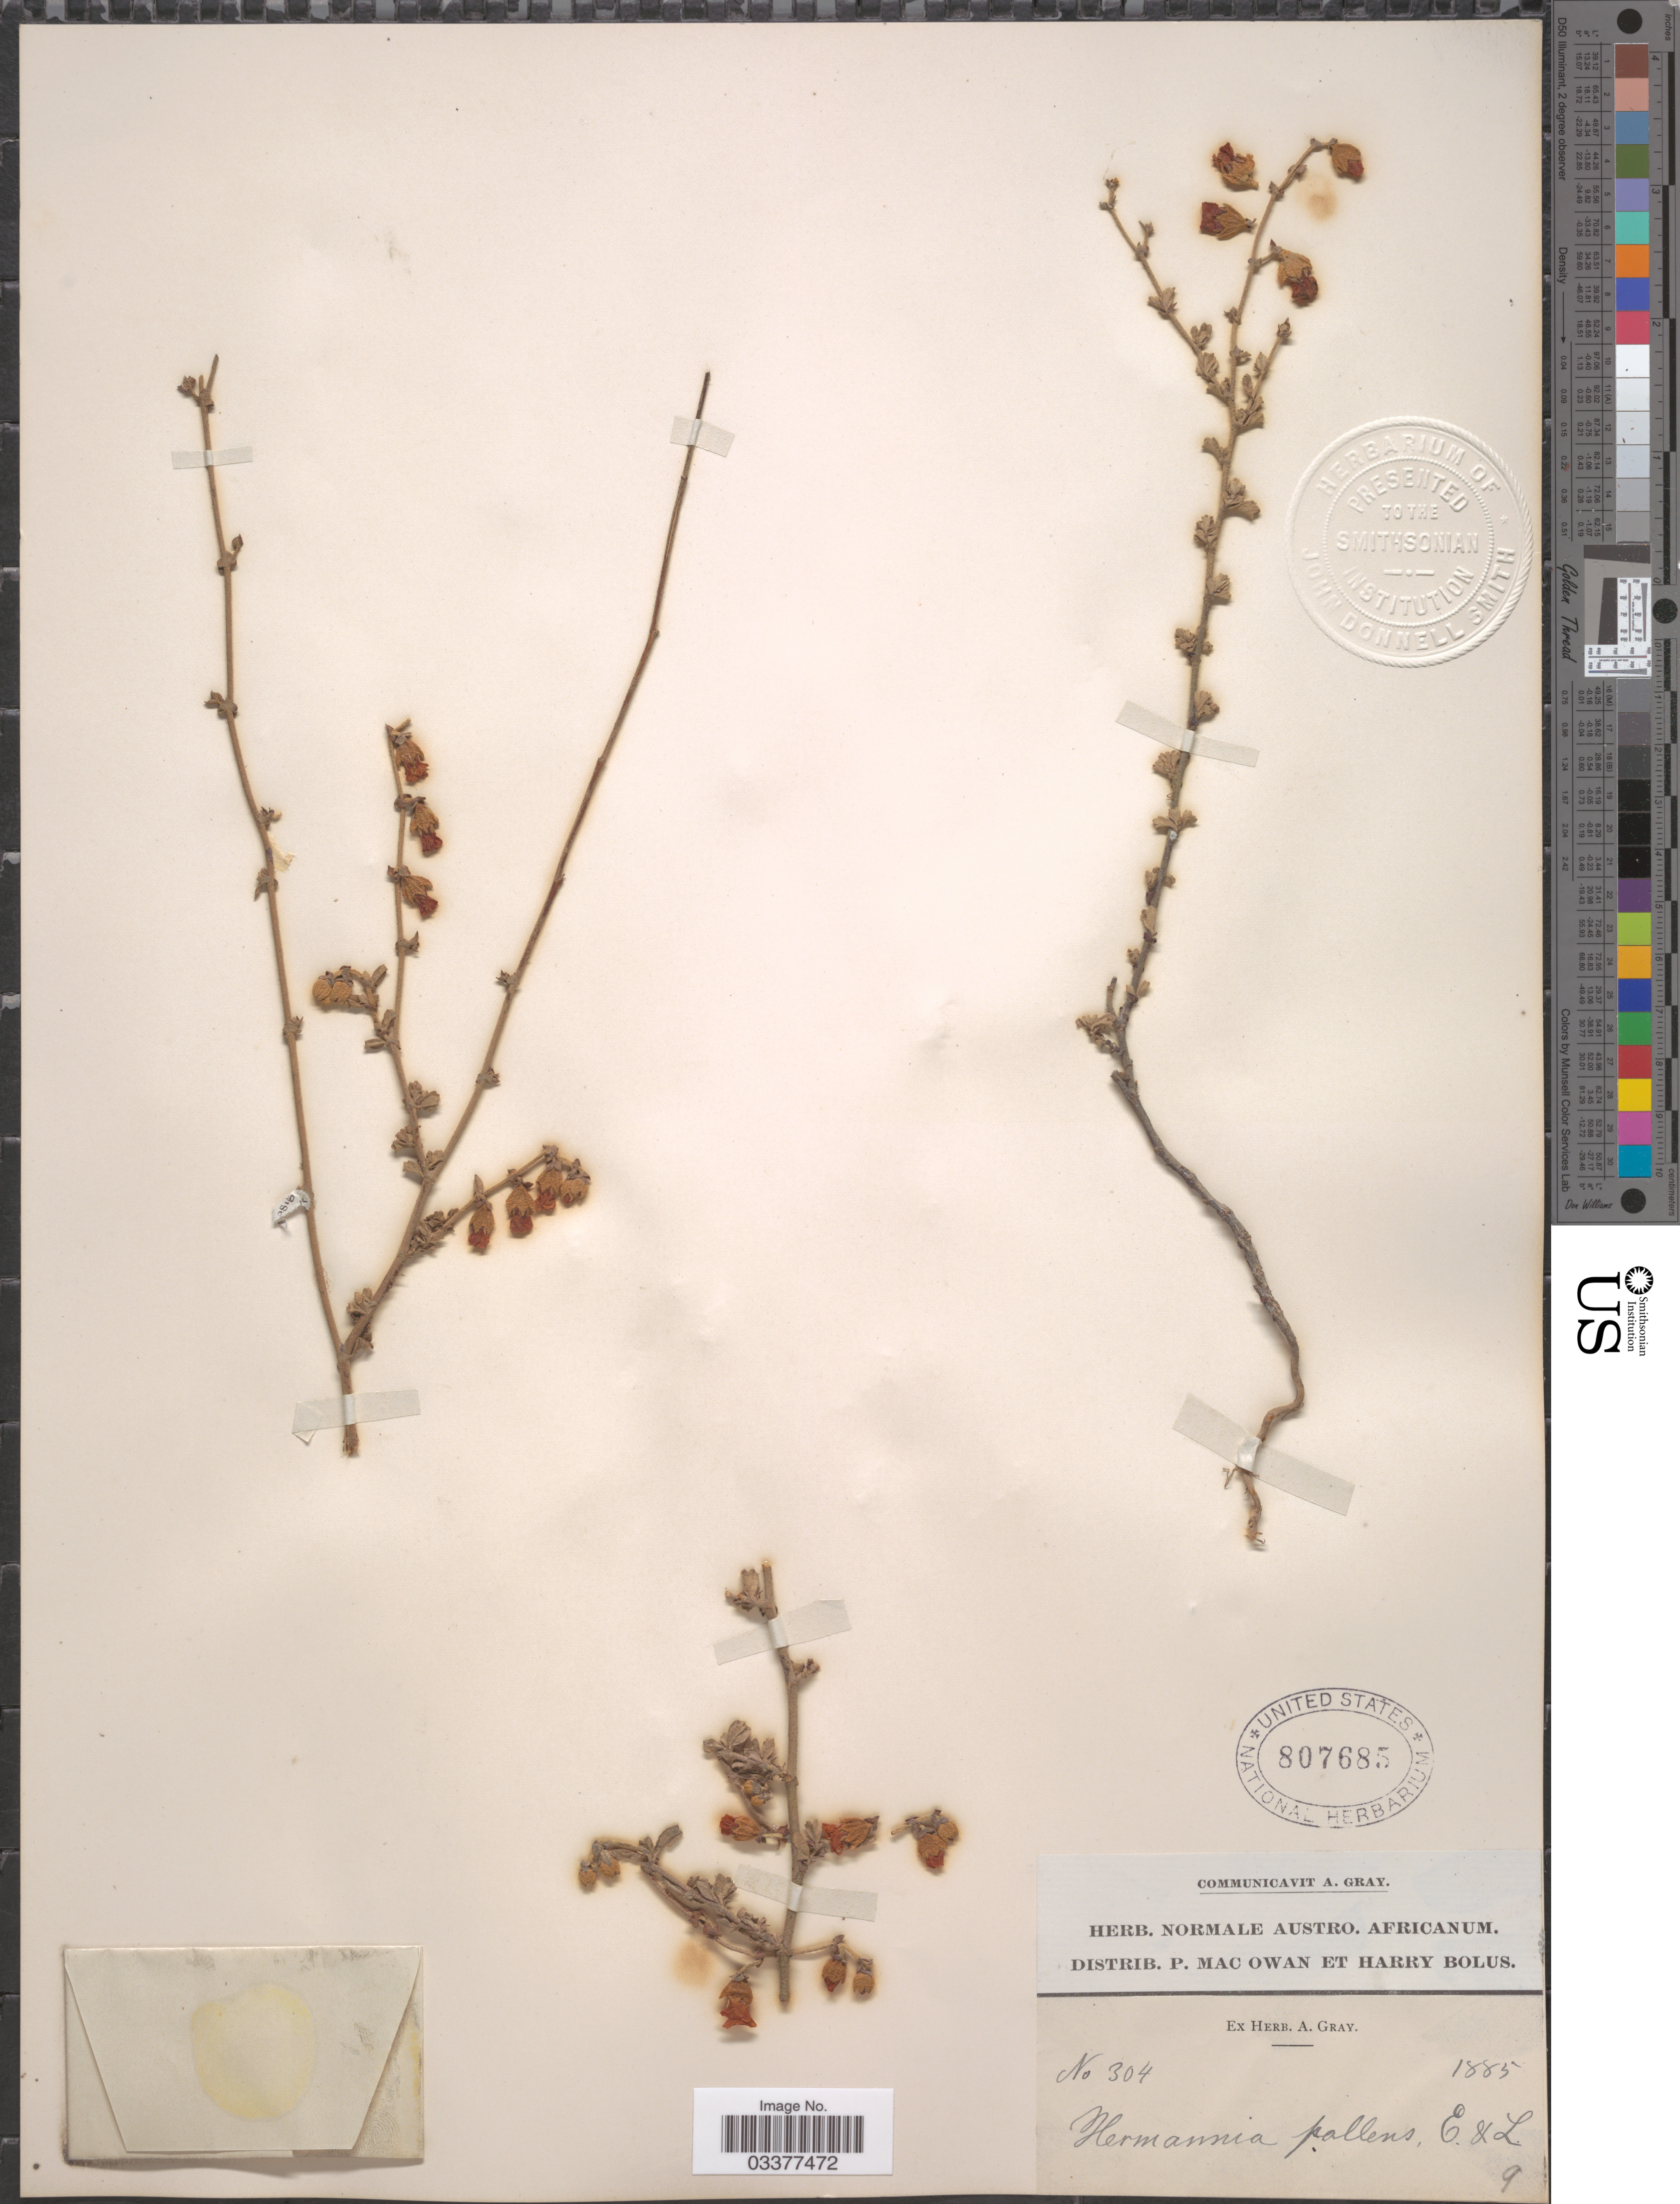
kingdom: Plantae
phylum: Tracheophyta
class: Magnoliopsida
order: Malvales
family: Malvaceae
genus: Hermannia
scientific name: Hermannia pallens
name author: Eckl. & Zeyh.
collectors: ex herb. Normale Austr. Afr.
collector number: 304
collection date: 1885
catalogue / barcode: US 807685